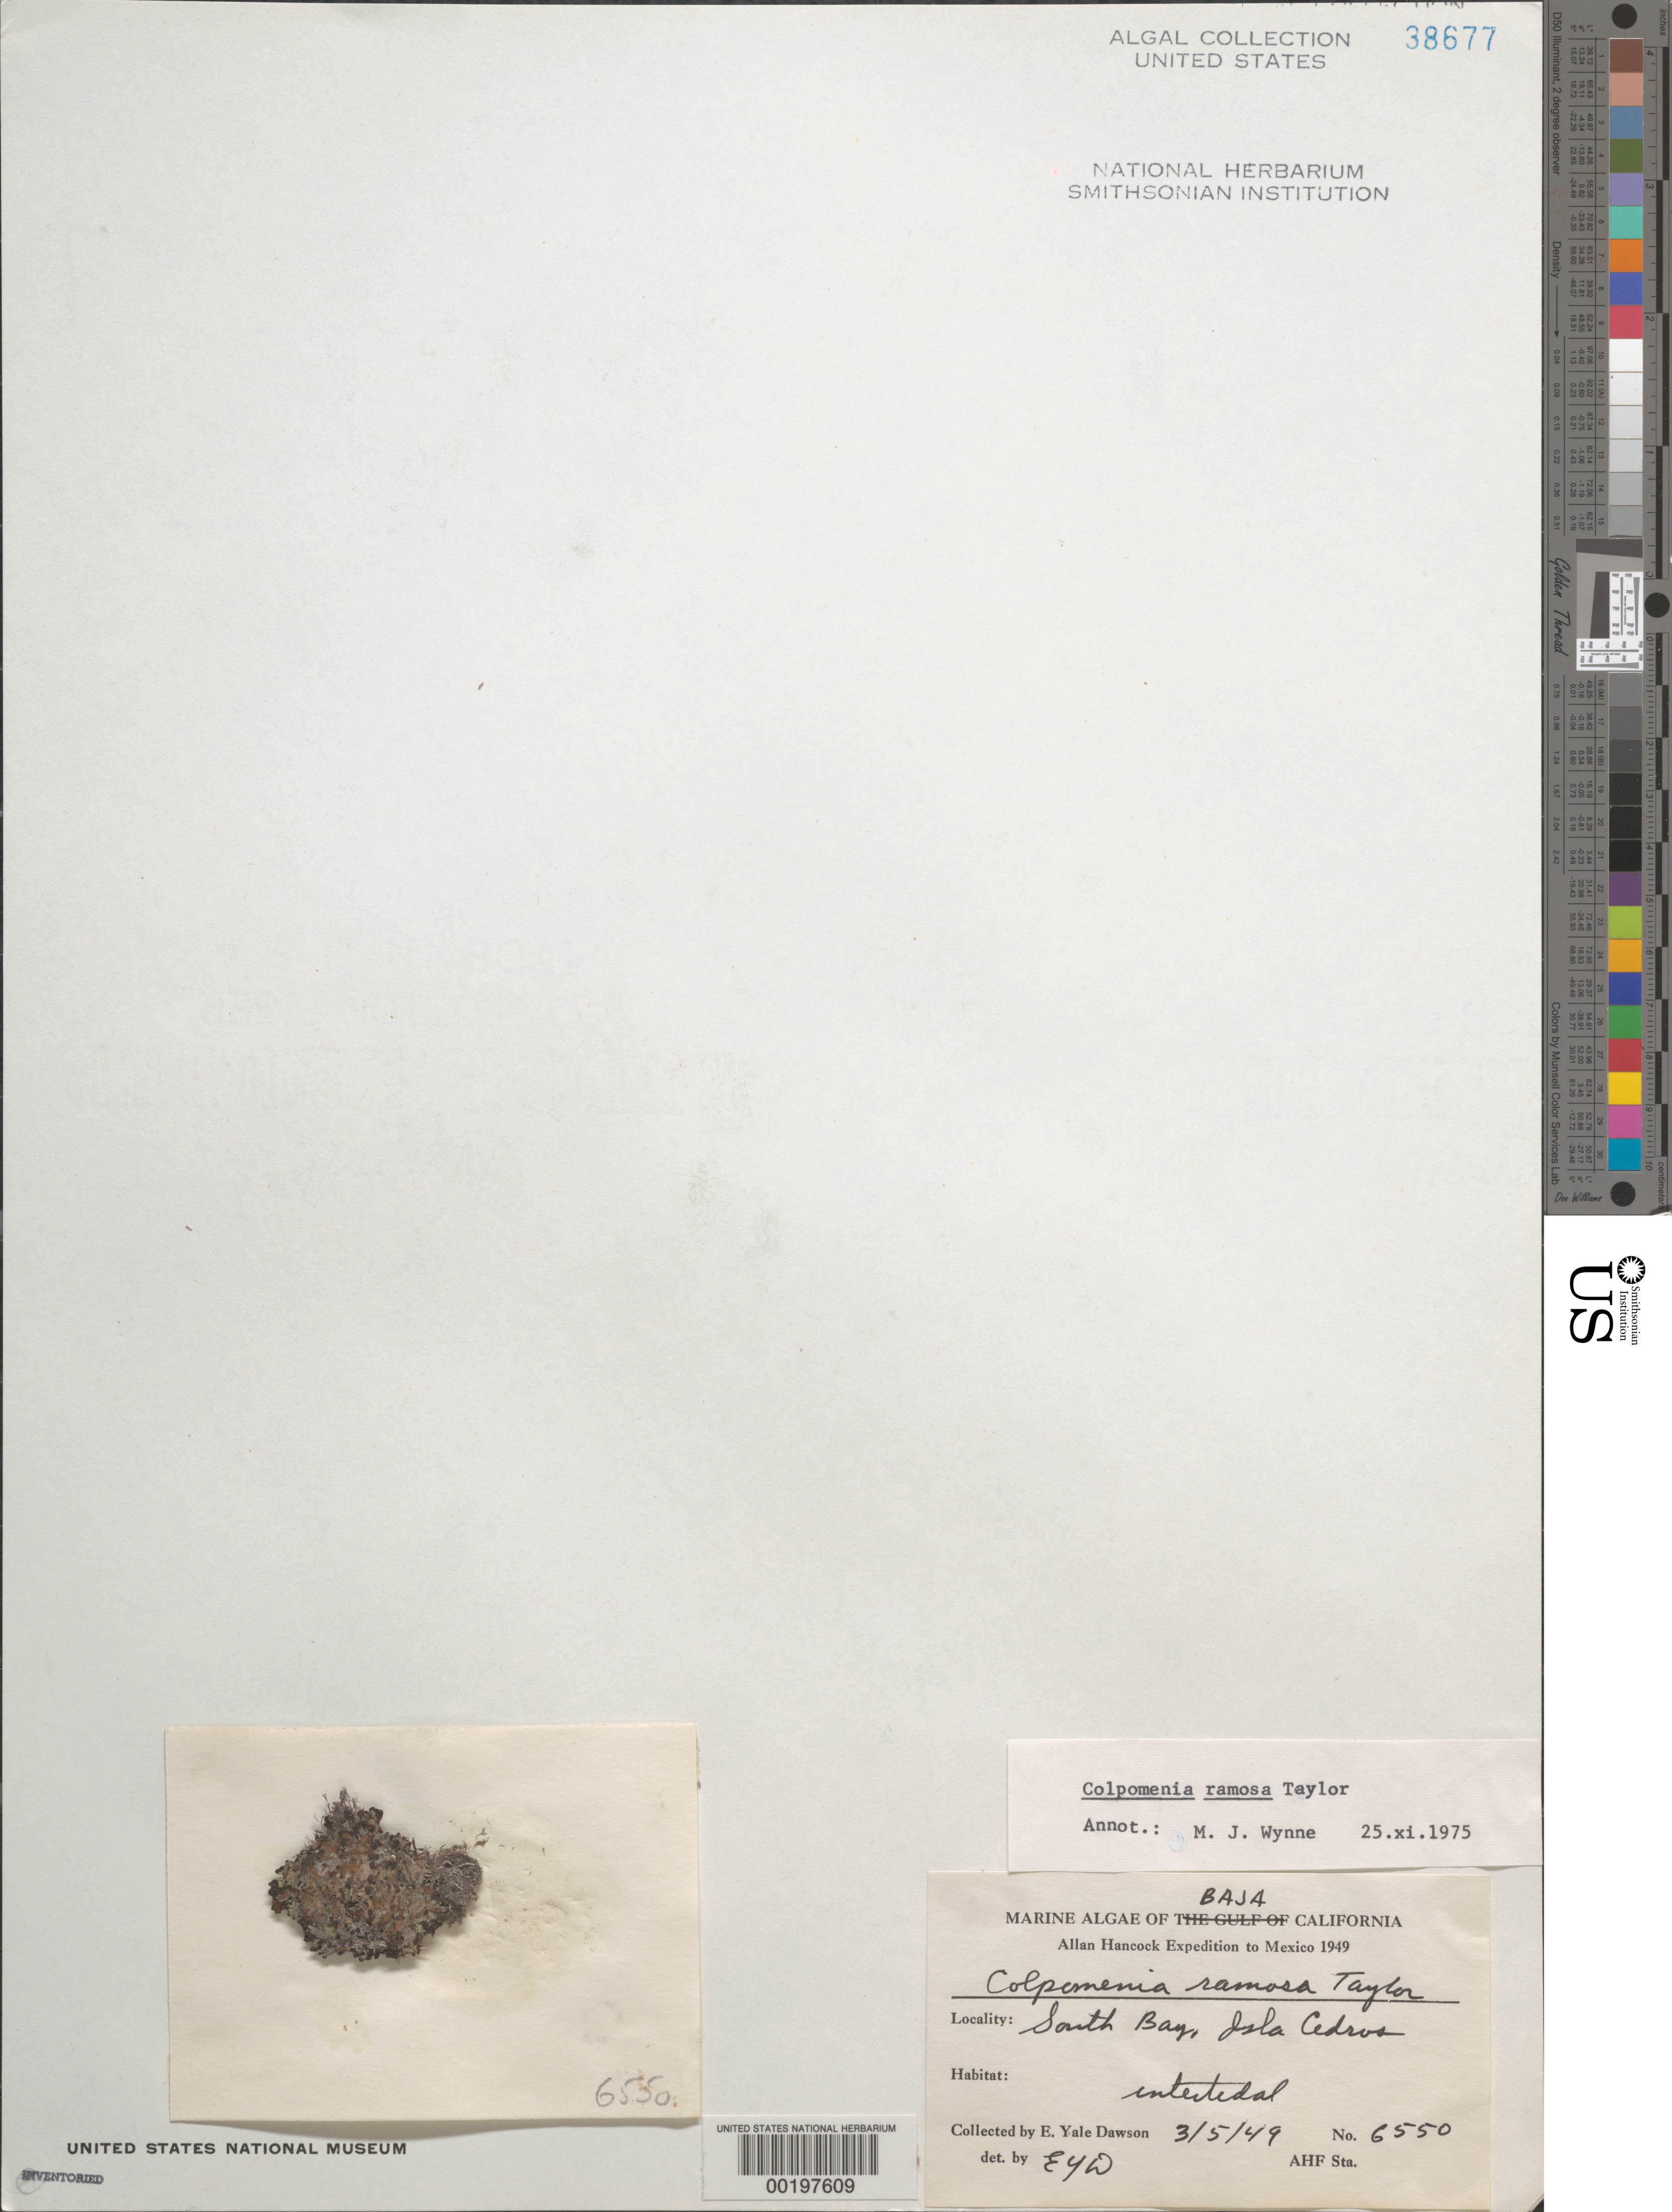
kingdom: Chromista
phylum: Ochrophyta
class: Phaeophyceae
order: Scytosiphonales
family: Scytosiphonaceae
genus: Colpomenia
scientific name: Colpomenia ramosa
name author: W.R. Taylor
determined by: Wynne, M. J.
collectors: E. Y. Dawson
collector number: EYD 6550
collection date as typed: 05 Mar 1949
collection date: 1949-03-05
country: Mexico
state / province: Baja California Norte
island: Isla Cedros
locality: South Bay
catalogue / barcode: US 38677